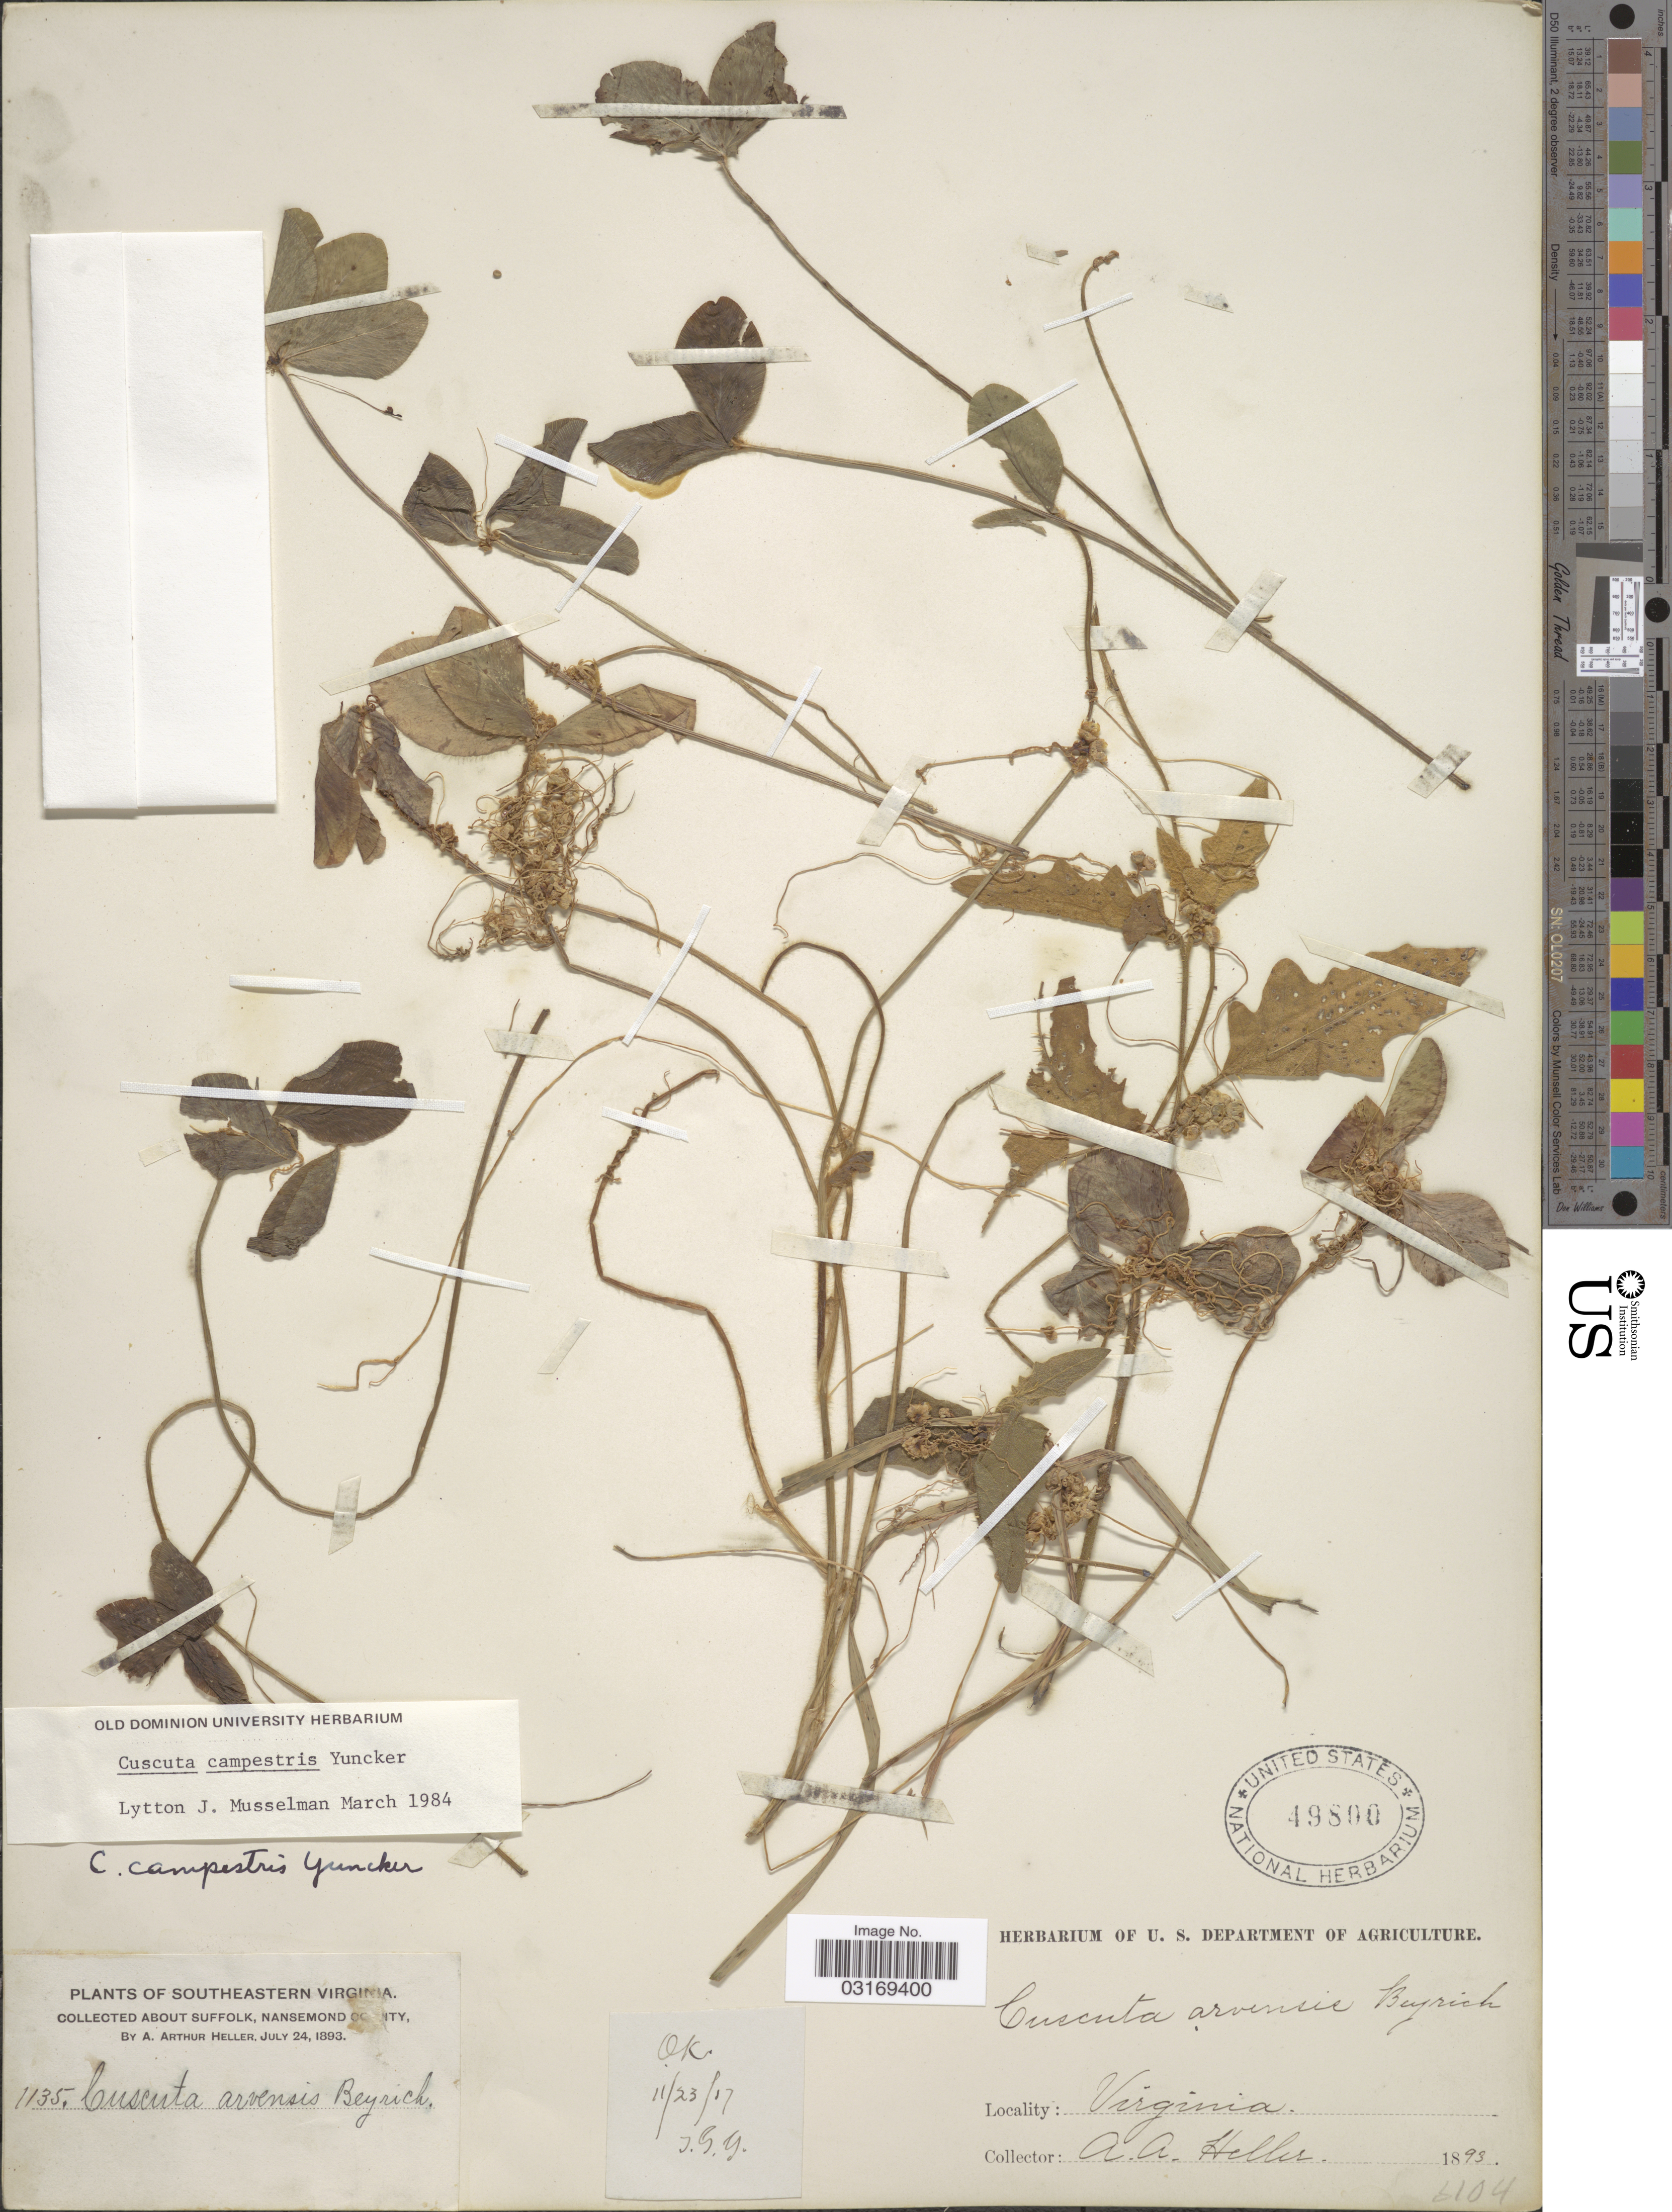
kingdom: Plantae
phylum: Tracheophyta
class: Magnoliopsida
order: Solanales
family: Convolvulaceae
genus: Cuscuta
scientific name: Cuscuta campestris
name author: Yunck.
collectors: A. A. Heller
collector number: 1135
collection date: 1893-07-24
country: United States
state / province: Virginia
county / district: City of Suffolk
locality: Southeastern Virginia, About Suffolk, Nansemond County.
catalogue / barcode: US 49800